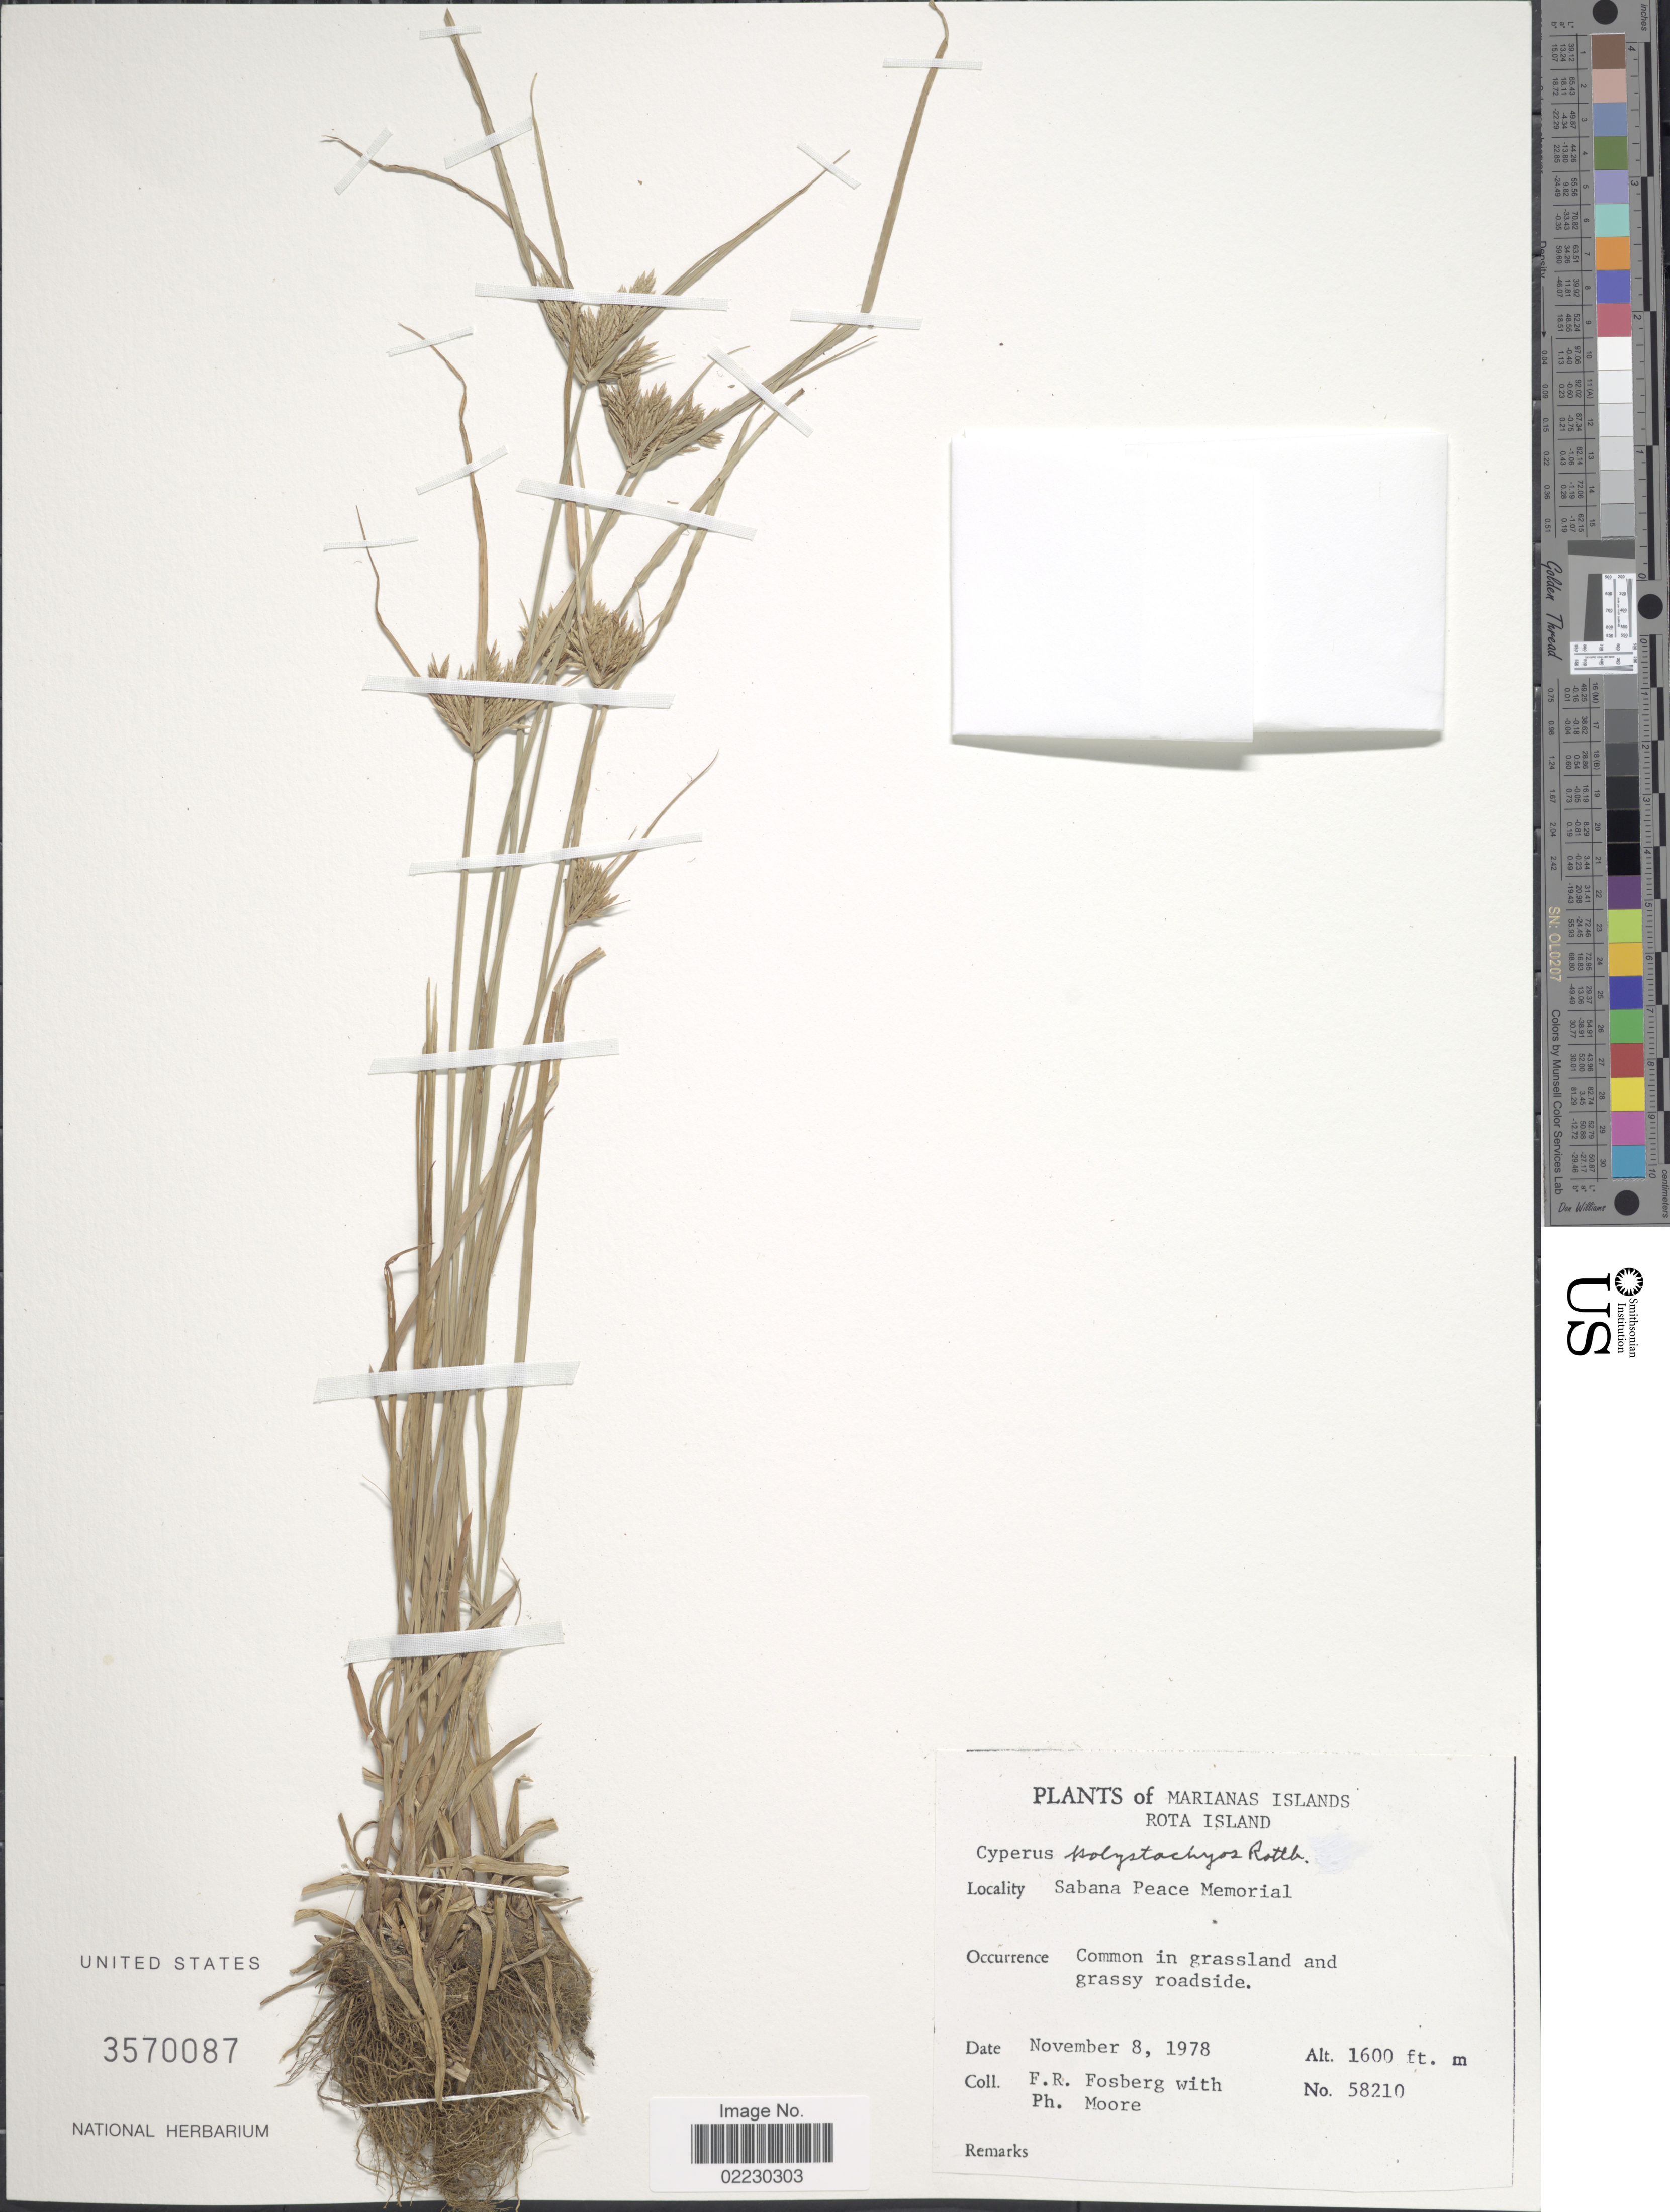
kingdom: Plantae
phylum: Tracheophyta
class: Liliopsida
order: Poales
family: Cyperaceae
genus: Cyperus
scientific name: Cyperus polystachyos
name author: Rottb.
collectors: F. R. Fosberg & P. Moore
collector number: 58210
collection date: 1978-11-08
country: Northern Mariana Islands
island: Rota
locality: Rota Island, in grassland and grassy roadside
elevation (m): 488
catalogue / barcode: US 3570087